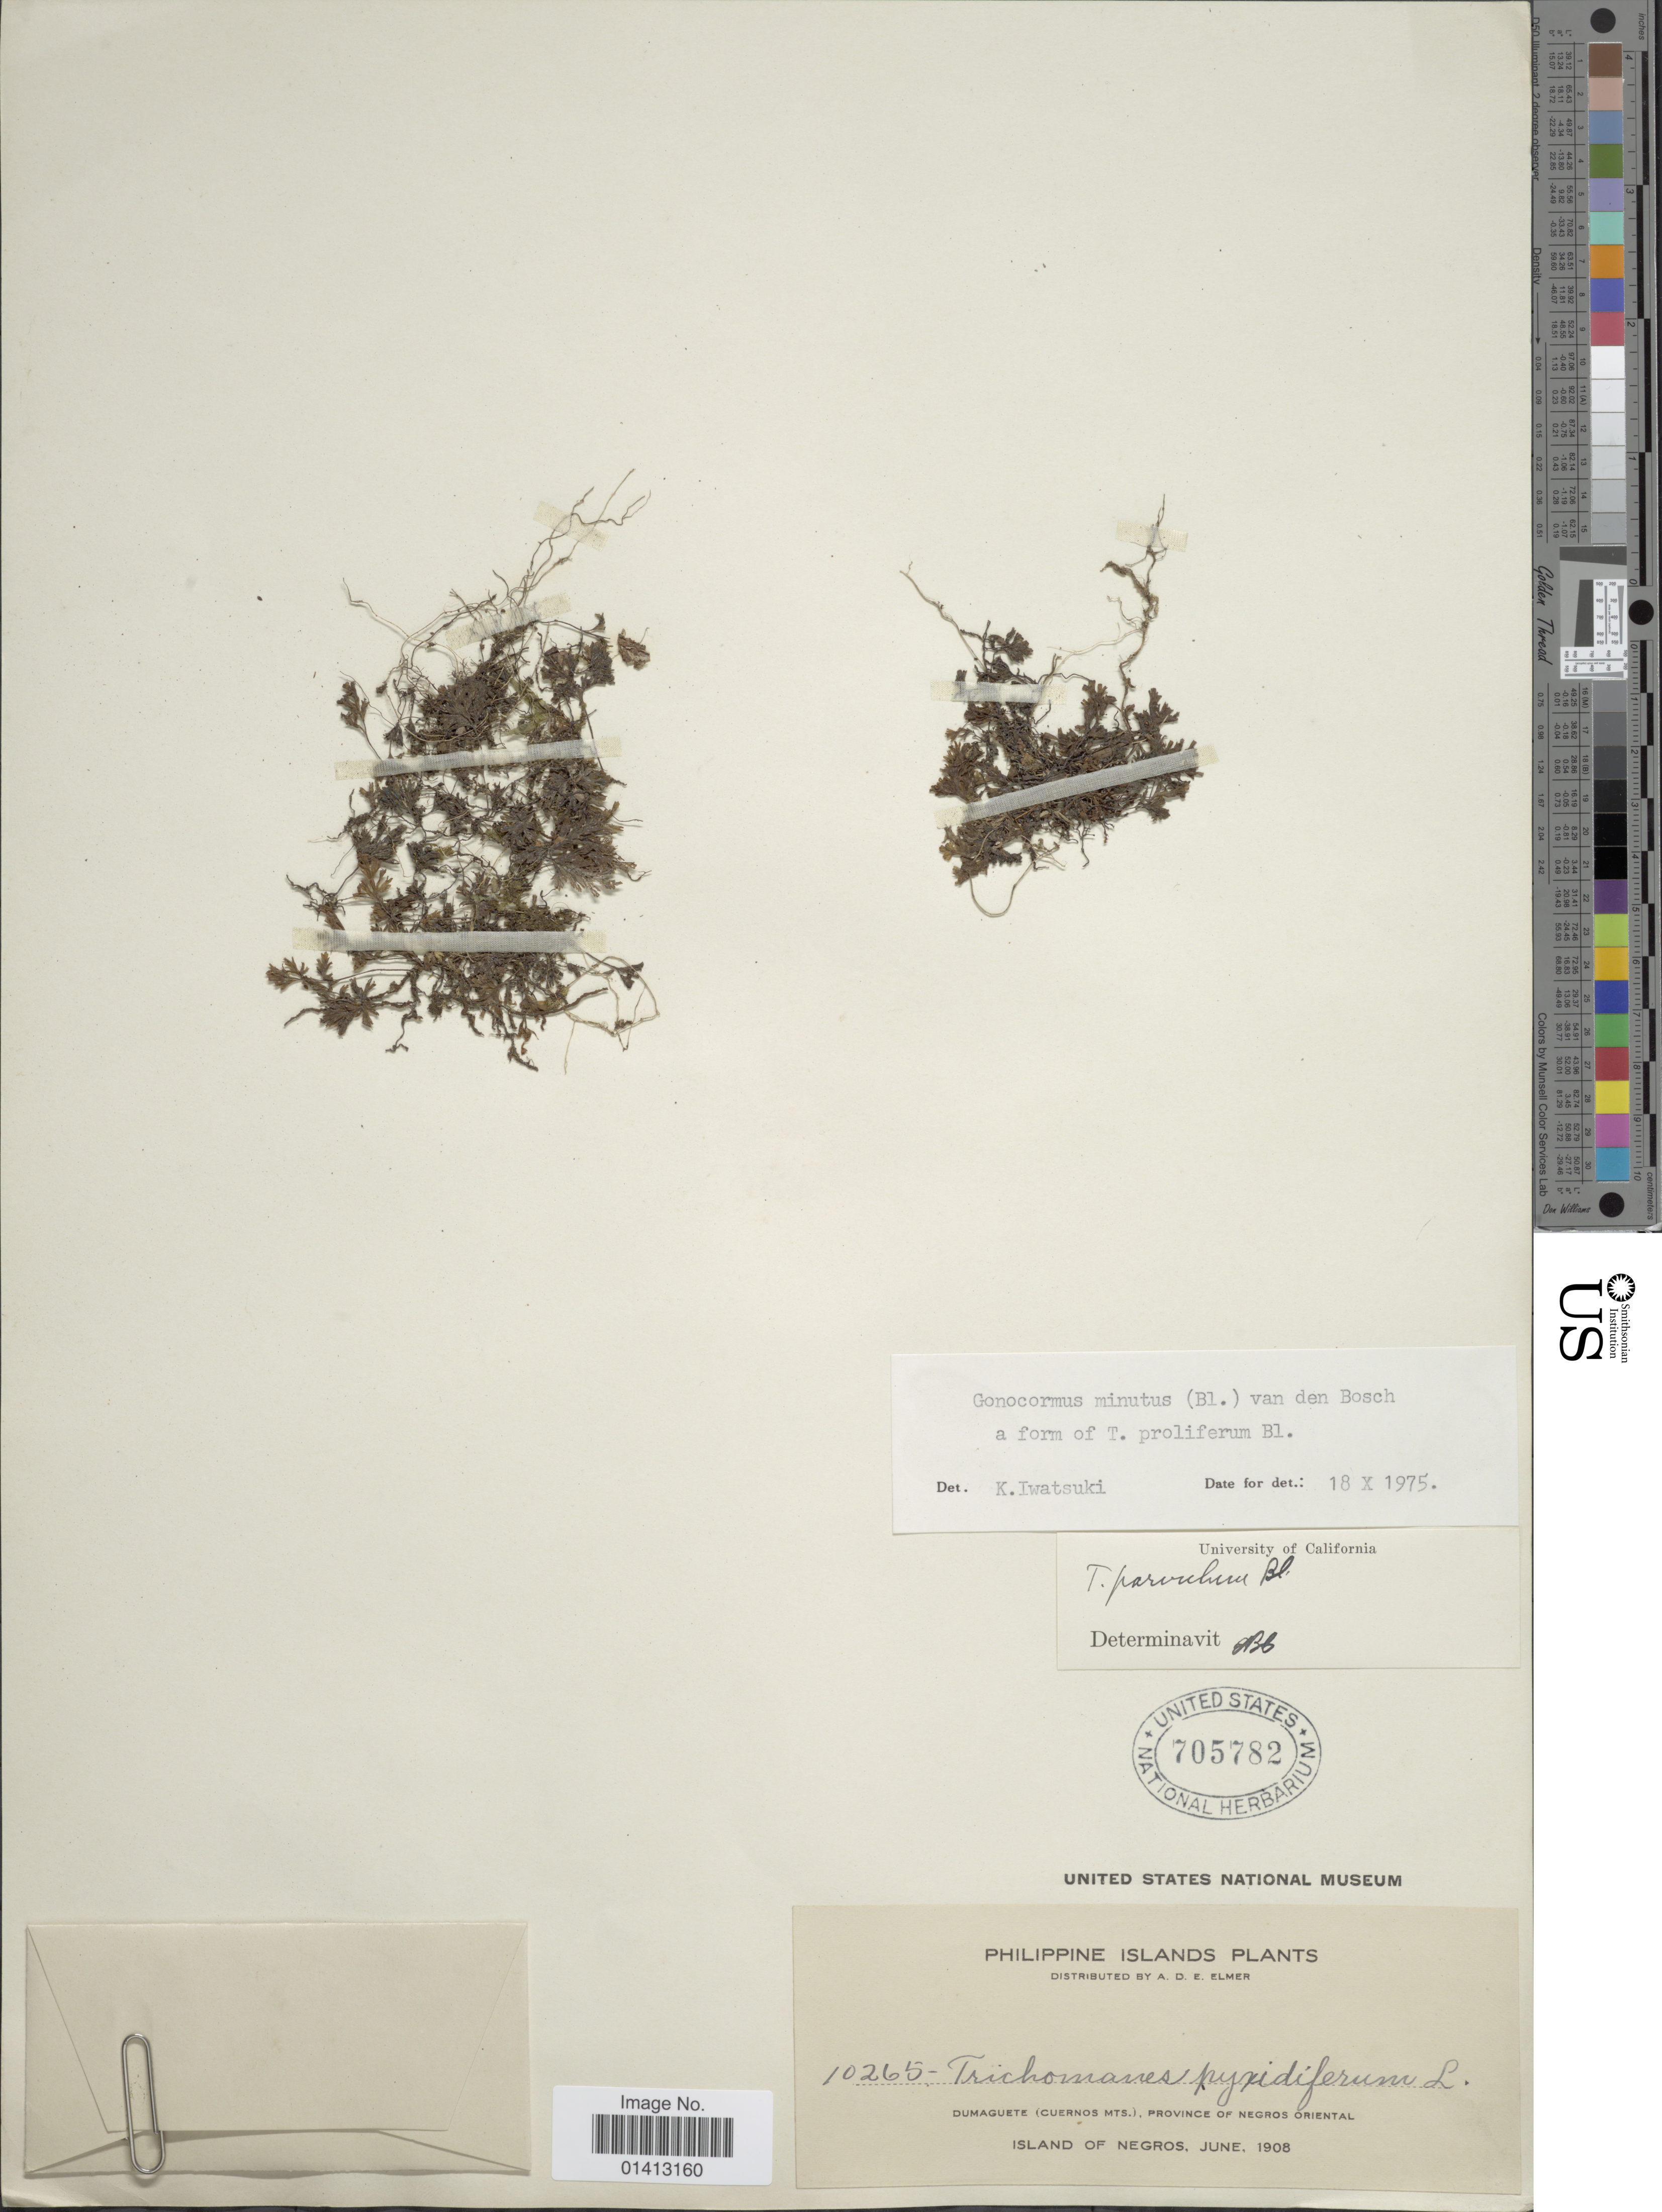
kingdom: Plantae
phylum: Tracheophyta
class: Polypodiopsida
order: Hymenophyllales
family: Hymenophyllaceae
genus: Crepidomanes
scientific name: Crepidomanes minutum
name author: (Blume) K. Iwats.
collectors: A. D. E. Elmer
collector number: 10265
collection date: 1908-06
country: Philippines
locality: Dumaguete (Cuernos Mts), Province of Negros Oriental, Island of Negros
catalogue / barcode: US 705782